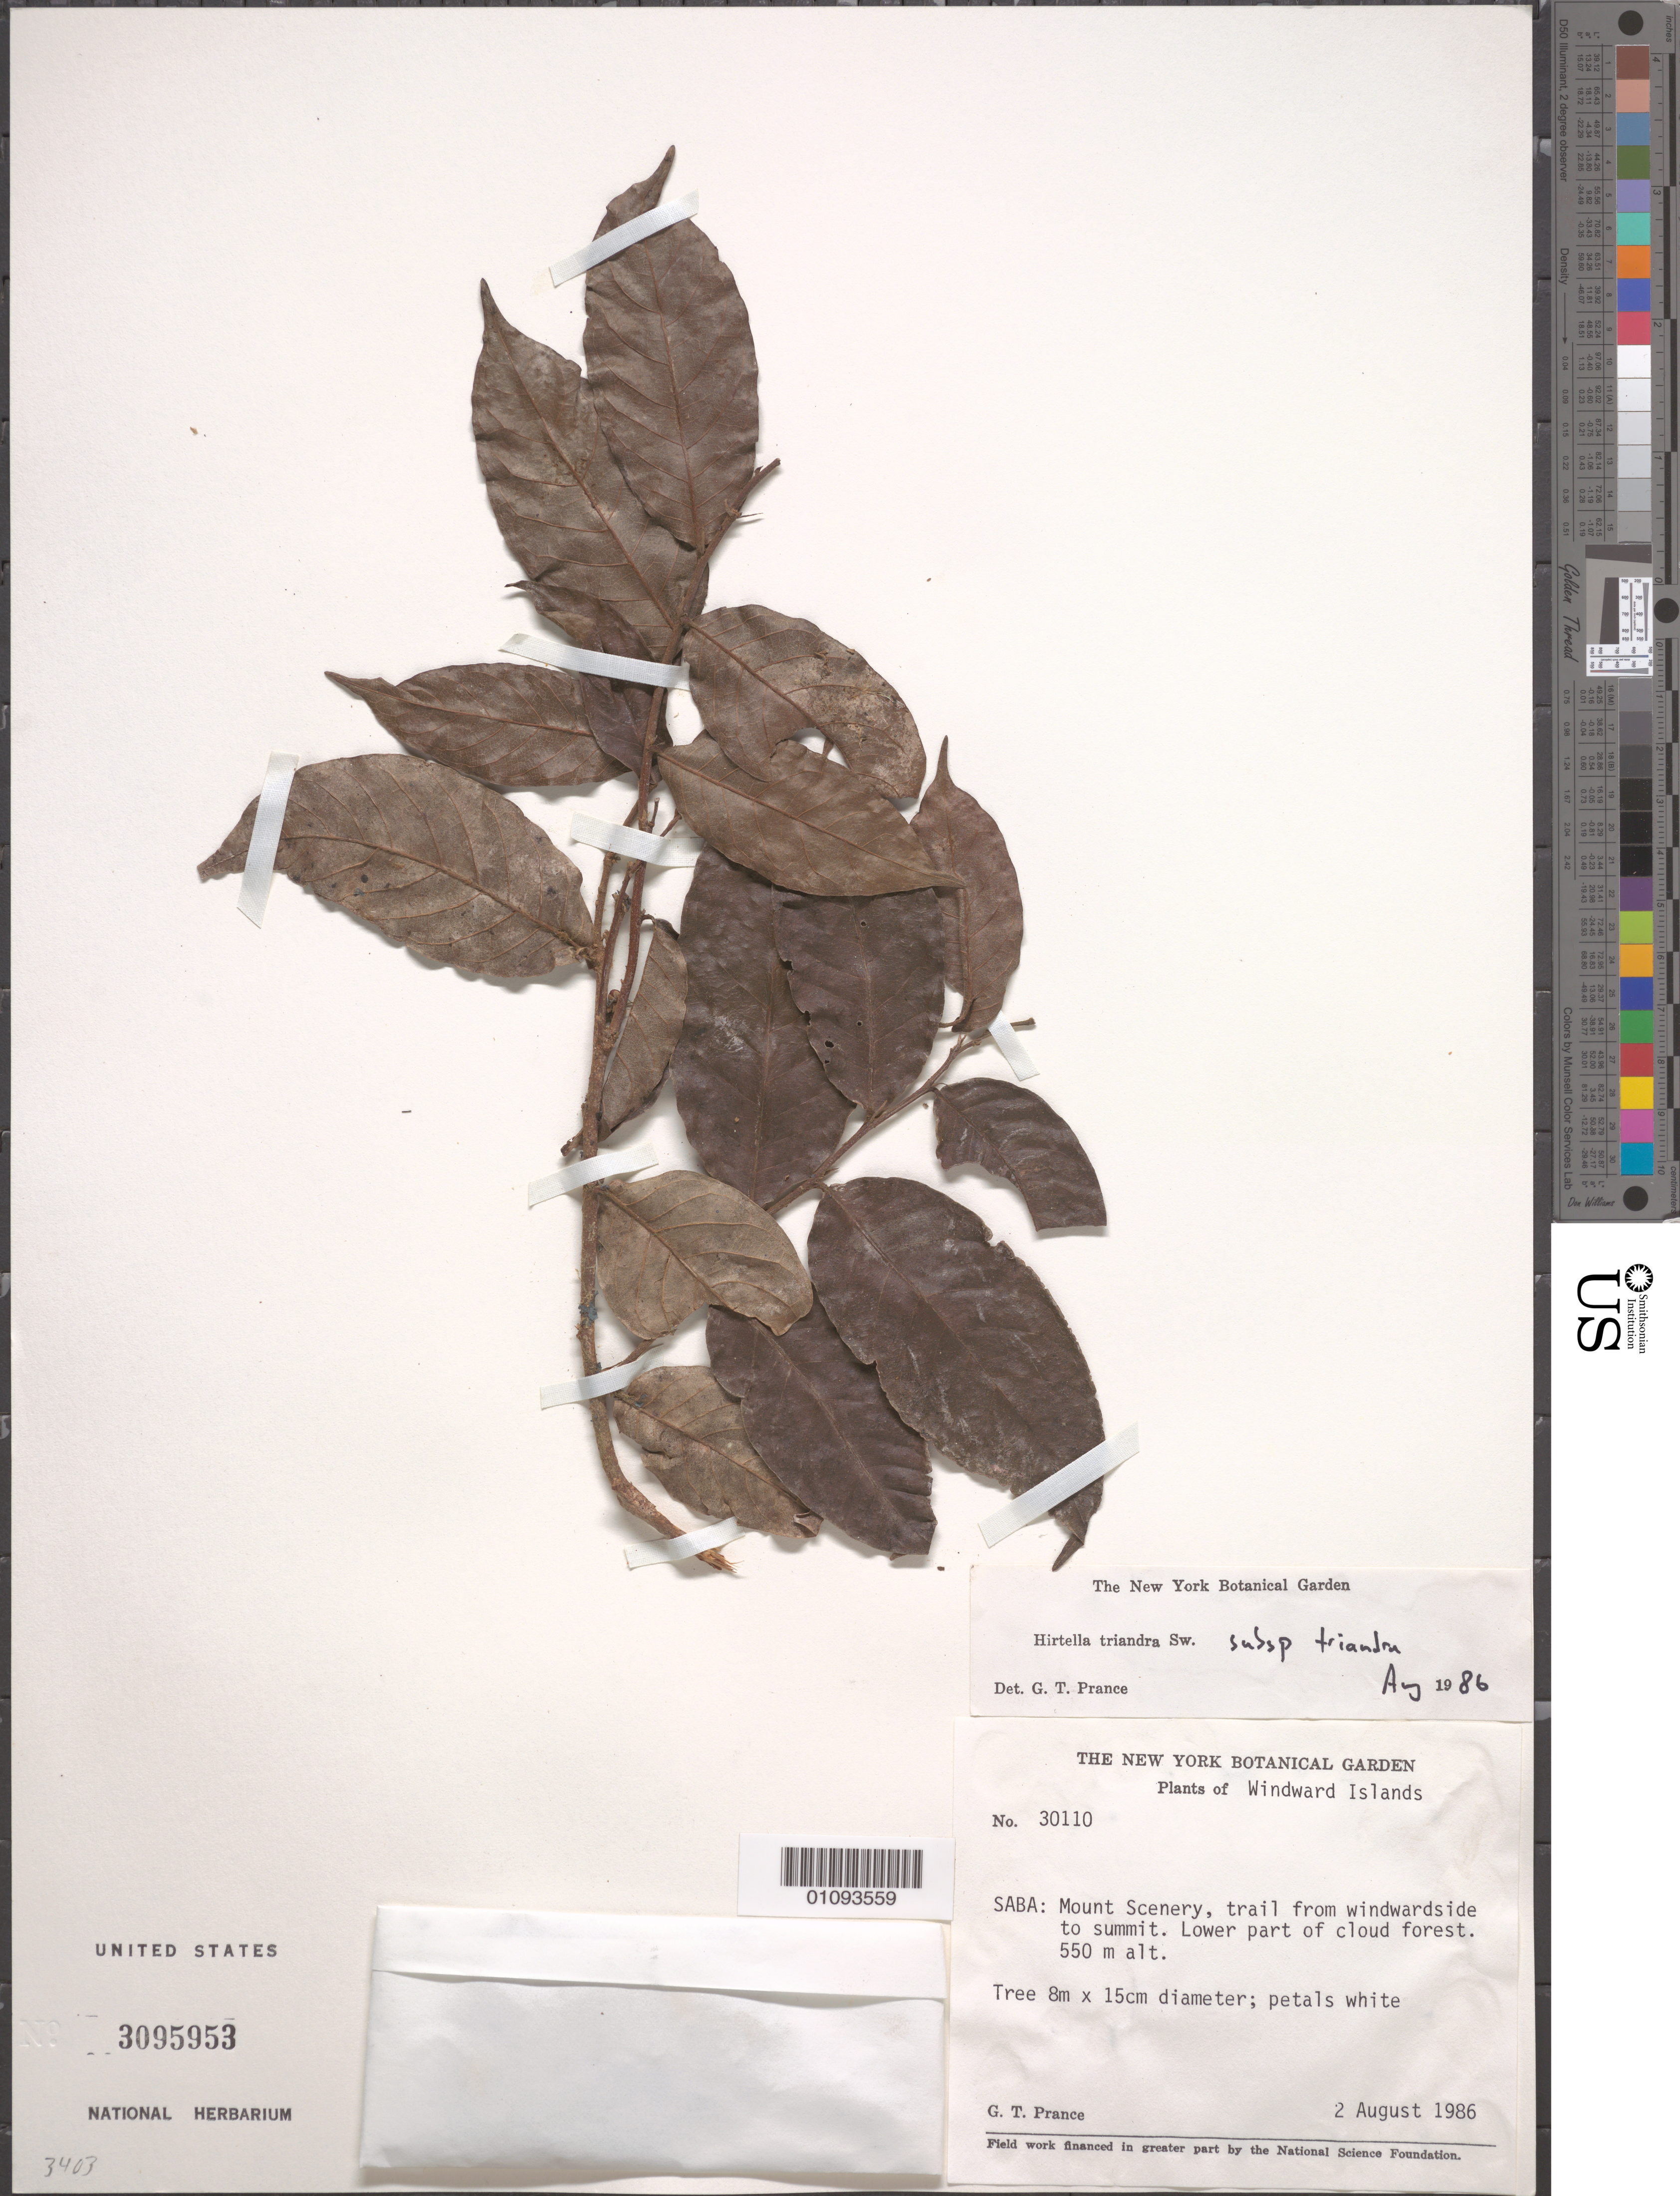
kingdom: Plantae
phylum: Tracheophyta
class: Magnoliopsida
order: Malpighiales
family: Chrysobalanaceae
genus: Hirtella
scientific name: Hirtella triandra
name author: Sw.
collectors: G. T. Prance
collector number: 30110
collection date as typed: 02 Aug 1986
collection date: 1986-08-02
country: Netherlands Antilles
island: Saba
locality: Mount scenery, trail from windwardside to summit. Lower part of cloud forest.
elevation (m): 550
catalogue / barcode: US 3095953